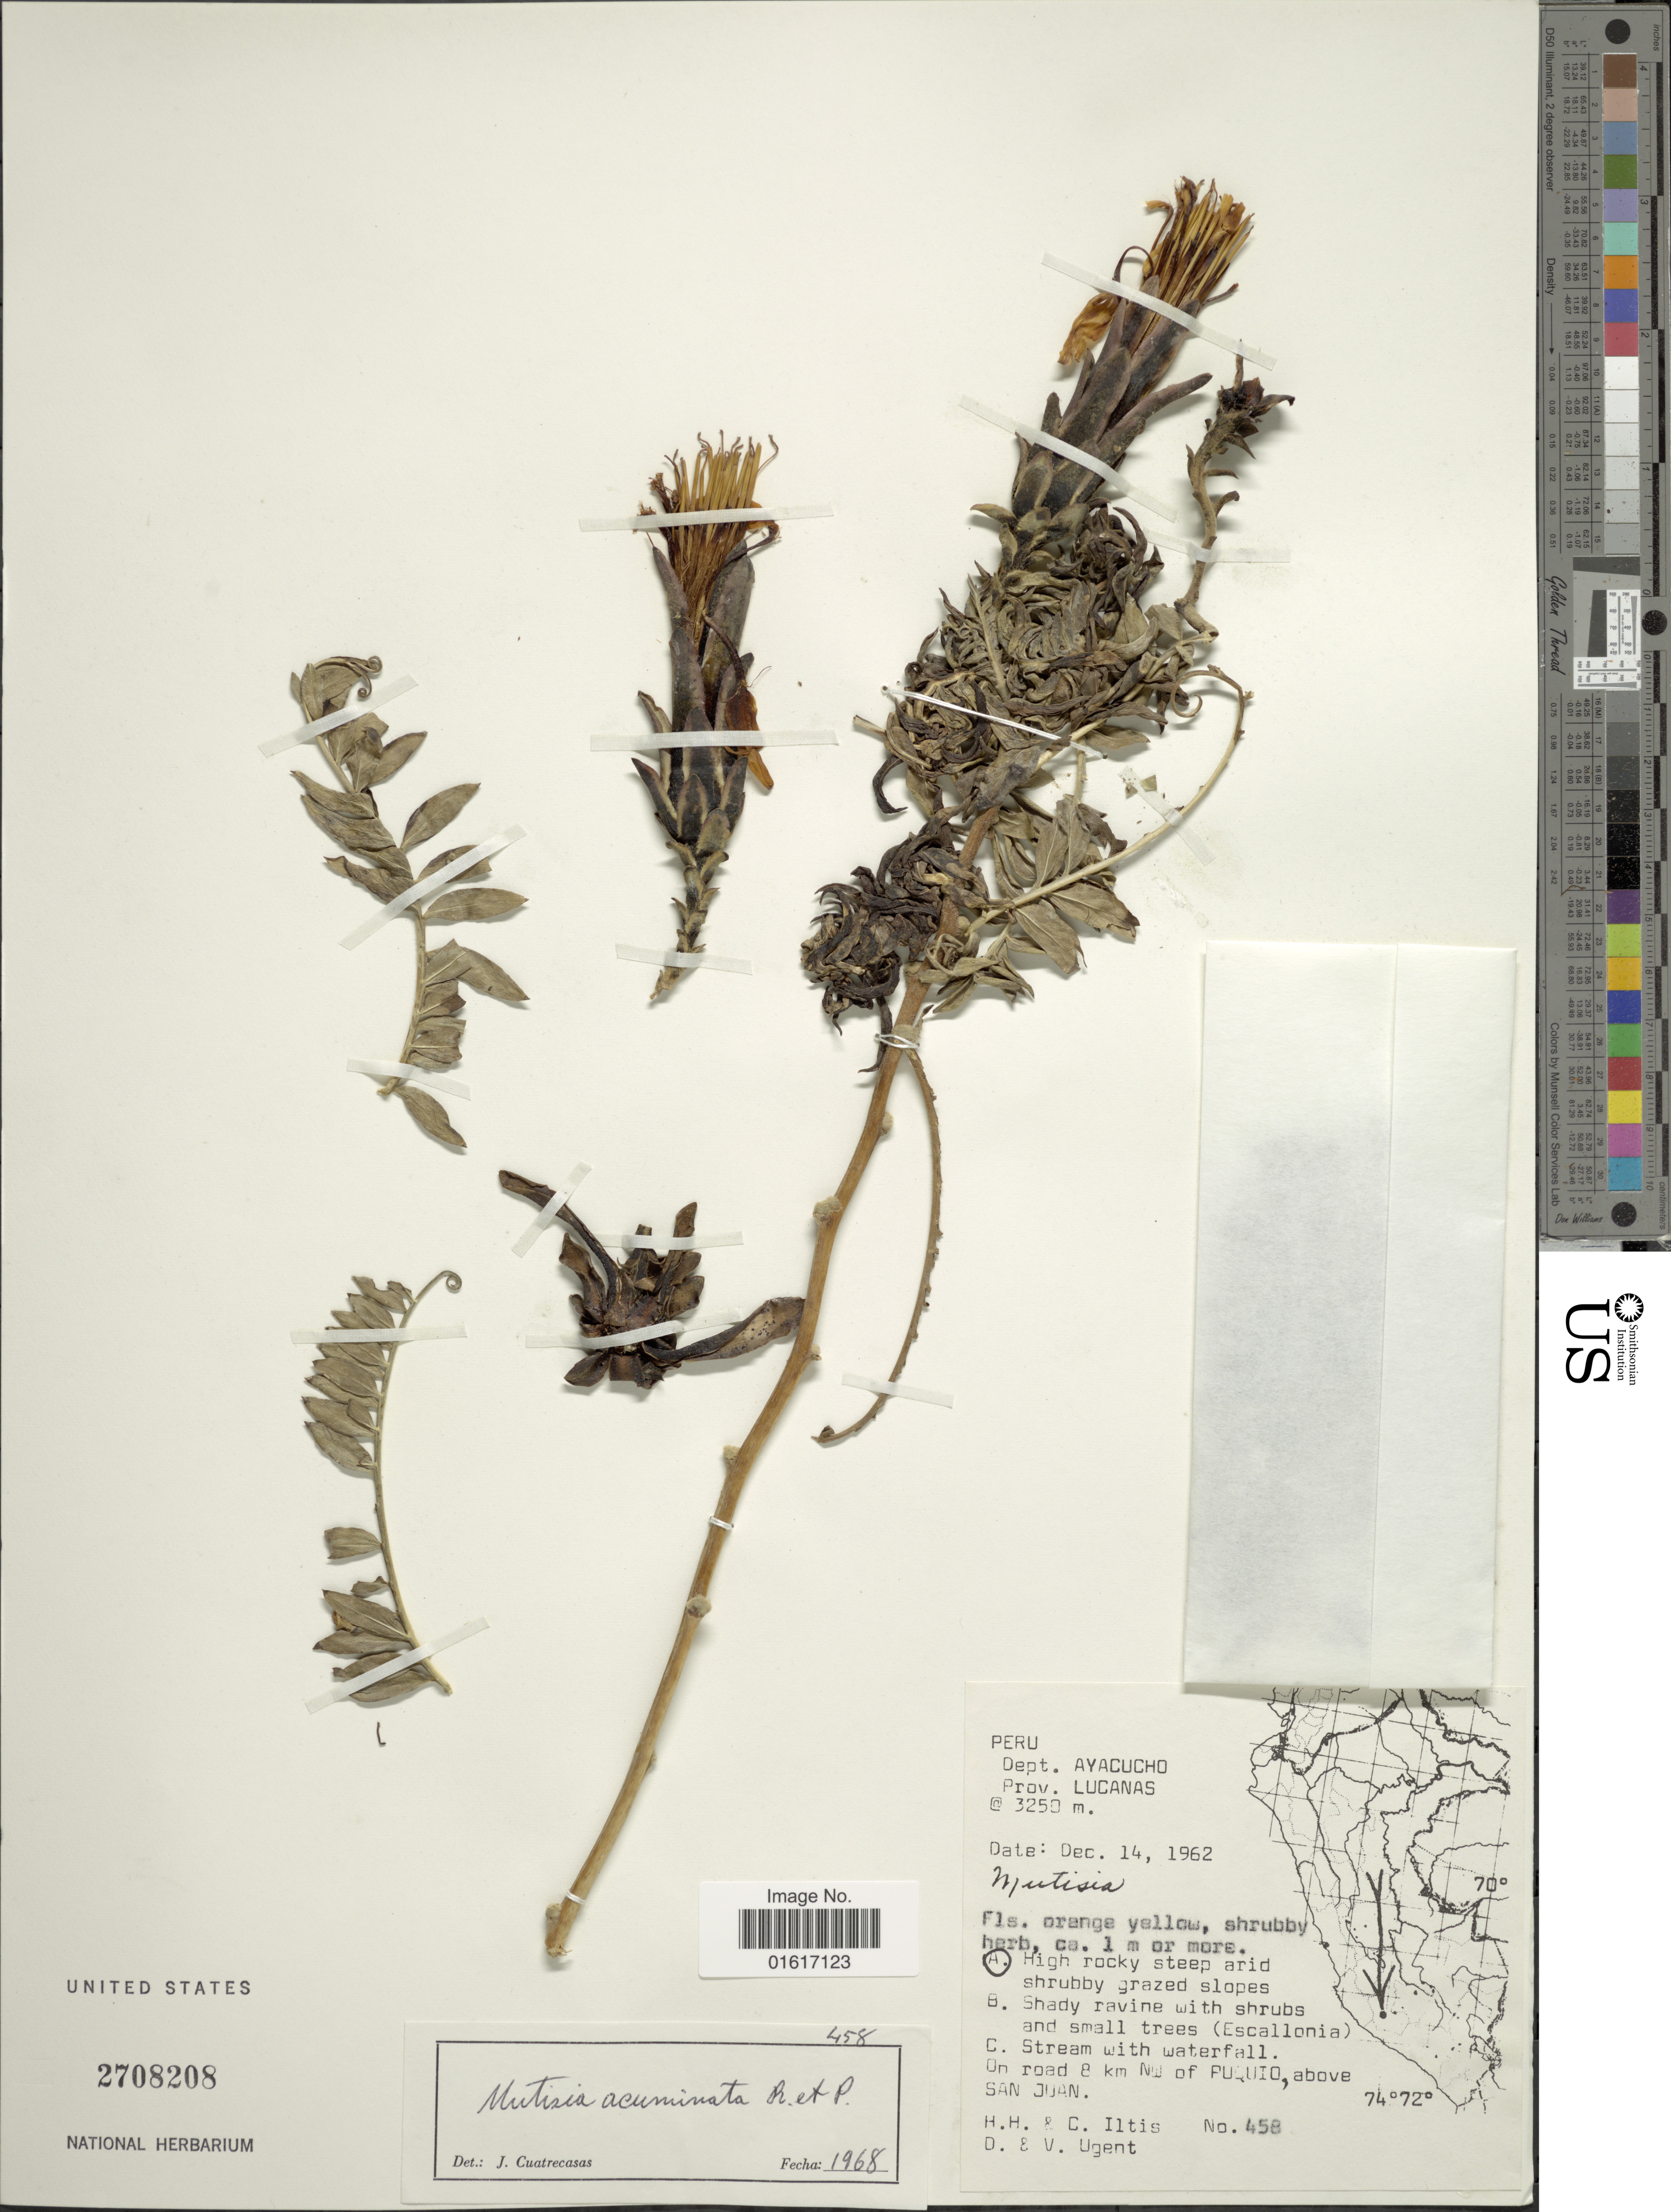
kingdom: Plantae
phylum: Tracheophyta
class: Magnoliopsida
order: Asterales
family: Asteraceae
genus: Mutisia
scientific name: Mutisia acuminata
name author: Ruiz & Pav.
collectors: H. H. Iltis, C. M Iltis, D. Ugent & V. Ugent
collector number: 458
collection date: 1962-12-14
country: Peru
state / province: Ayacucho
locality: On road 8 km. N.W. of Puquio, above San Juan, prov. Lucanas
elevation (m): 3250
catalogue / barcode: US 2708208